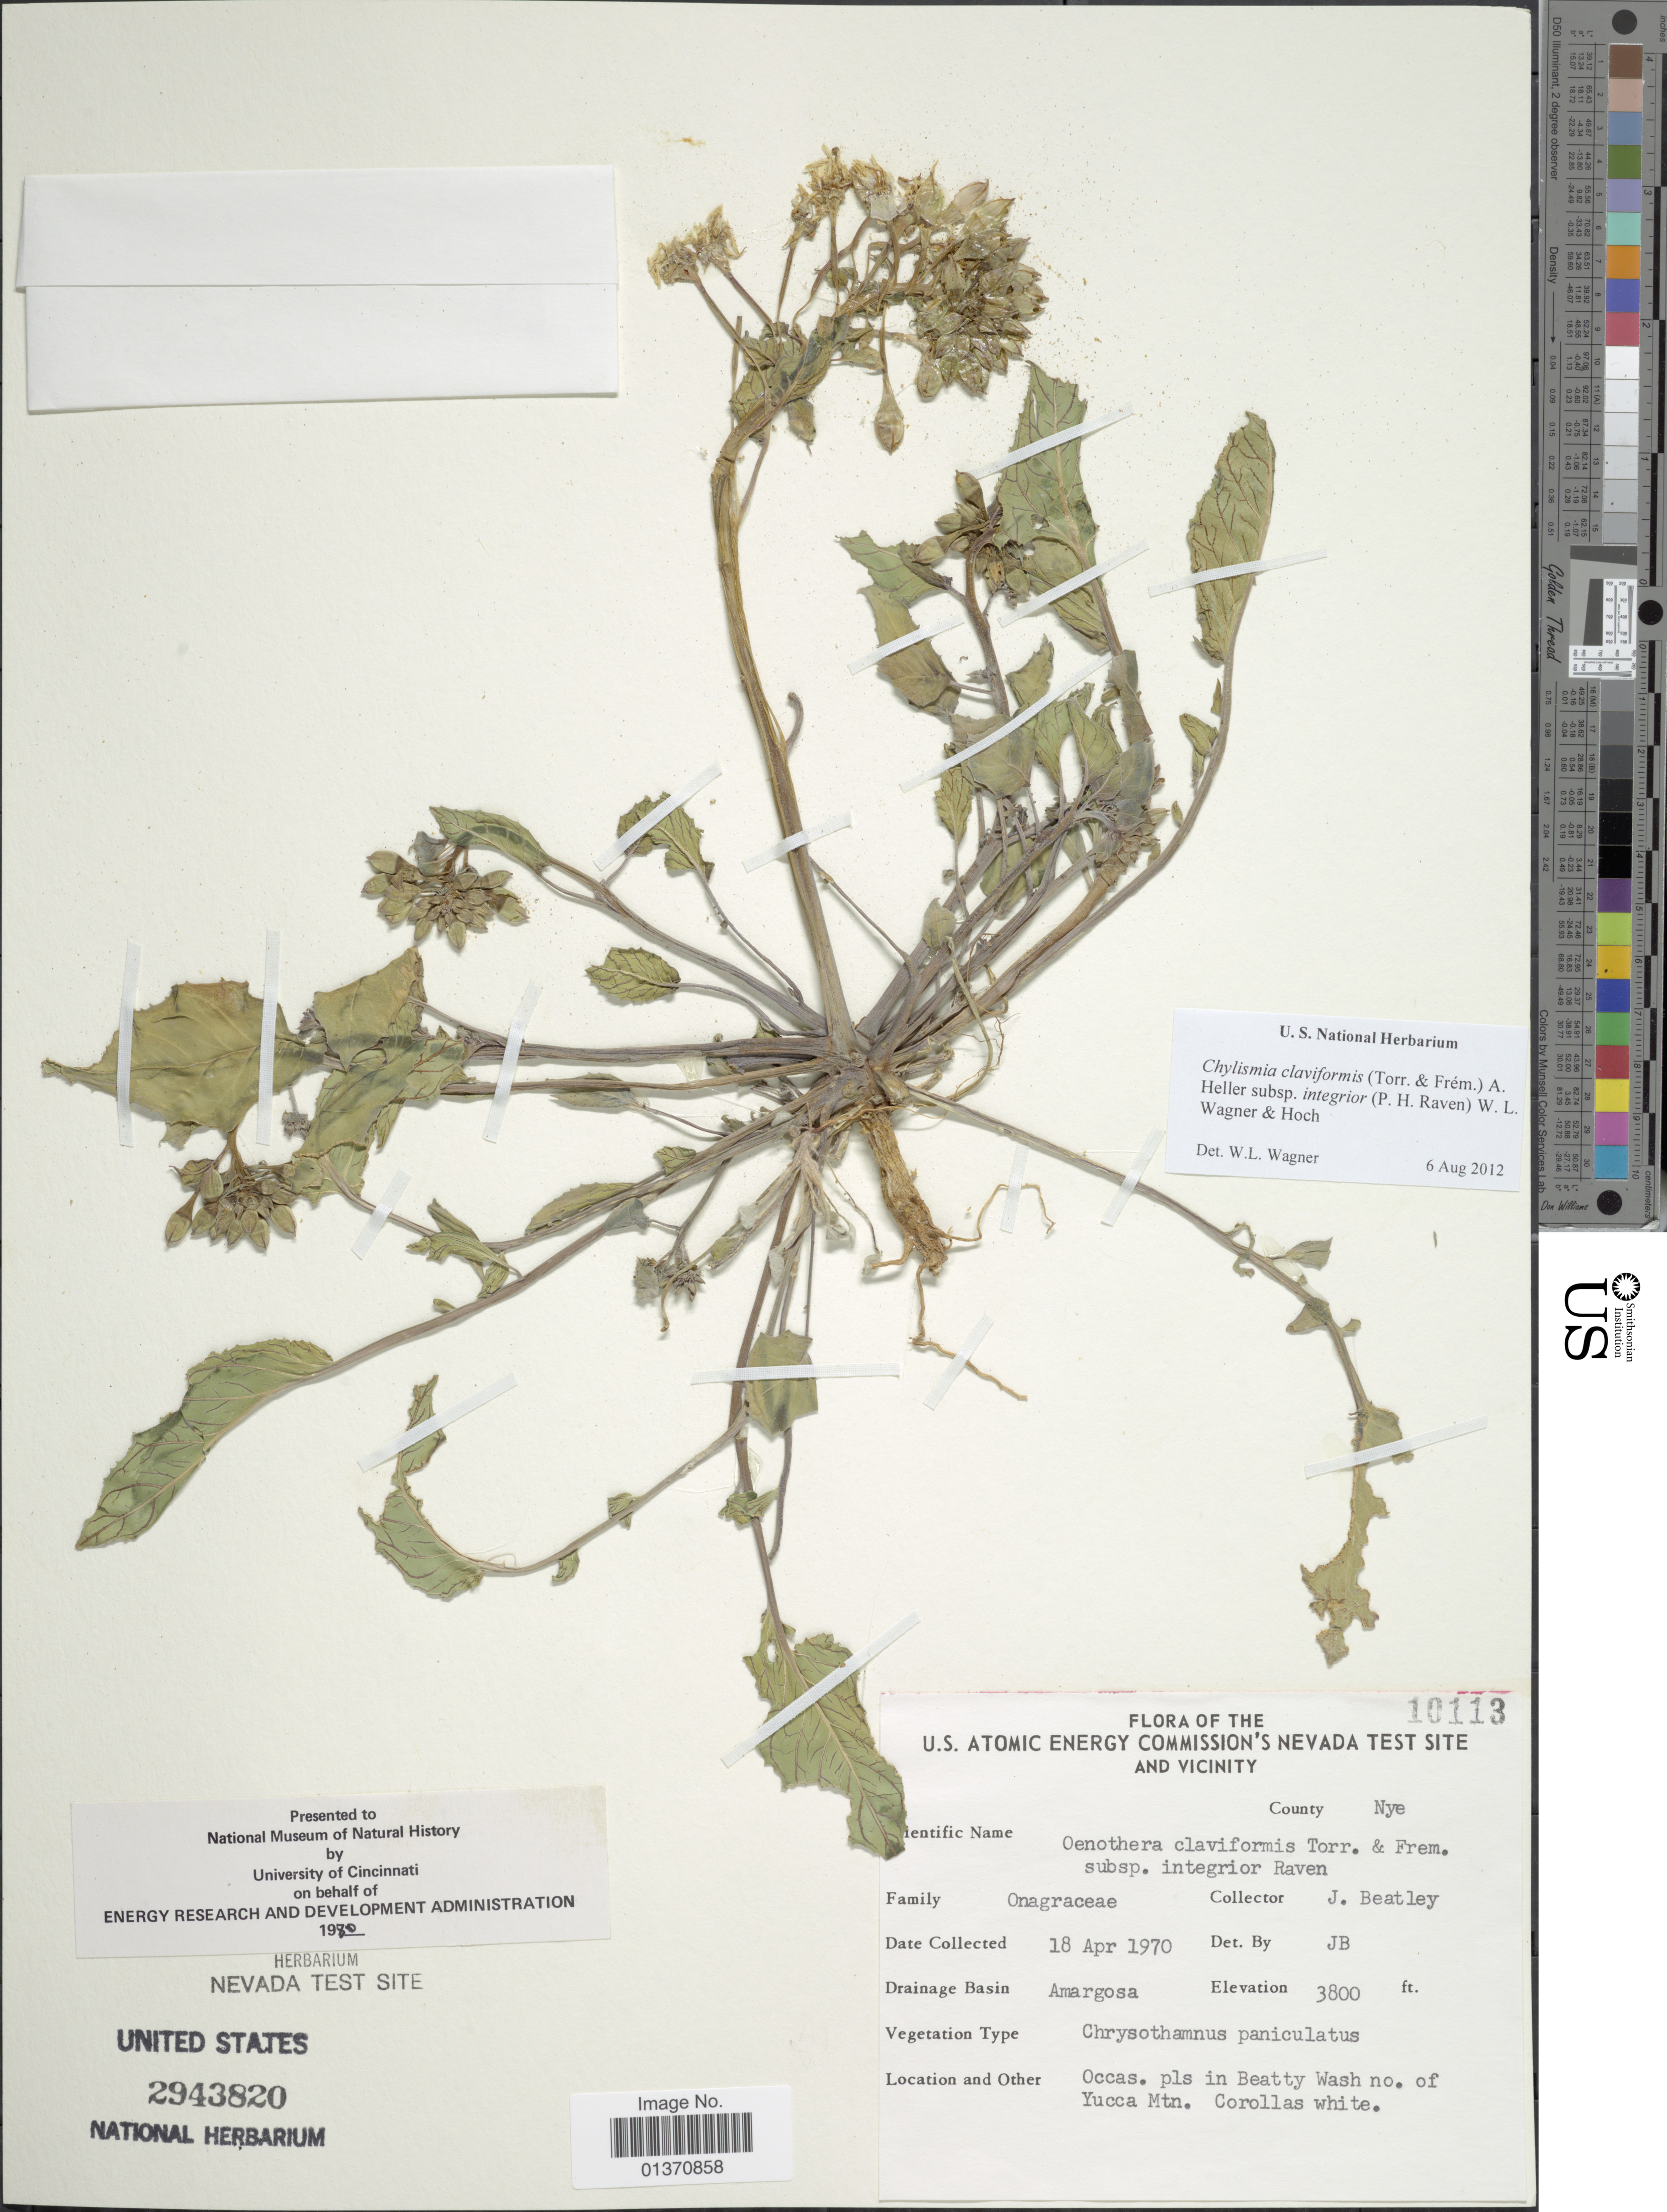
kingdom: Plantae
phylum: Tracheophyta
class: Magnoliopsida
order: Myrtales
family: Onagraceae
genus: Chylismia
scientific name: Chylismia claviformis subsp. integrior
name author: (P.H. Raven) W.L. Wagner & Hoch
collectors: J. C. Beatley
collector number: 10113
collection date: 1970-04-18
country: United States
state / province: Nevada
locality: U. S. Atomic Energy Commission's Nevada Test Site and Vicinity, Amargosa, Occas. pls in Beatty Wash no. of Yucca Mtn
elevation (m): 1158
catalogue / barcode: US 2943820